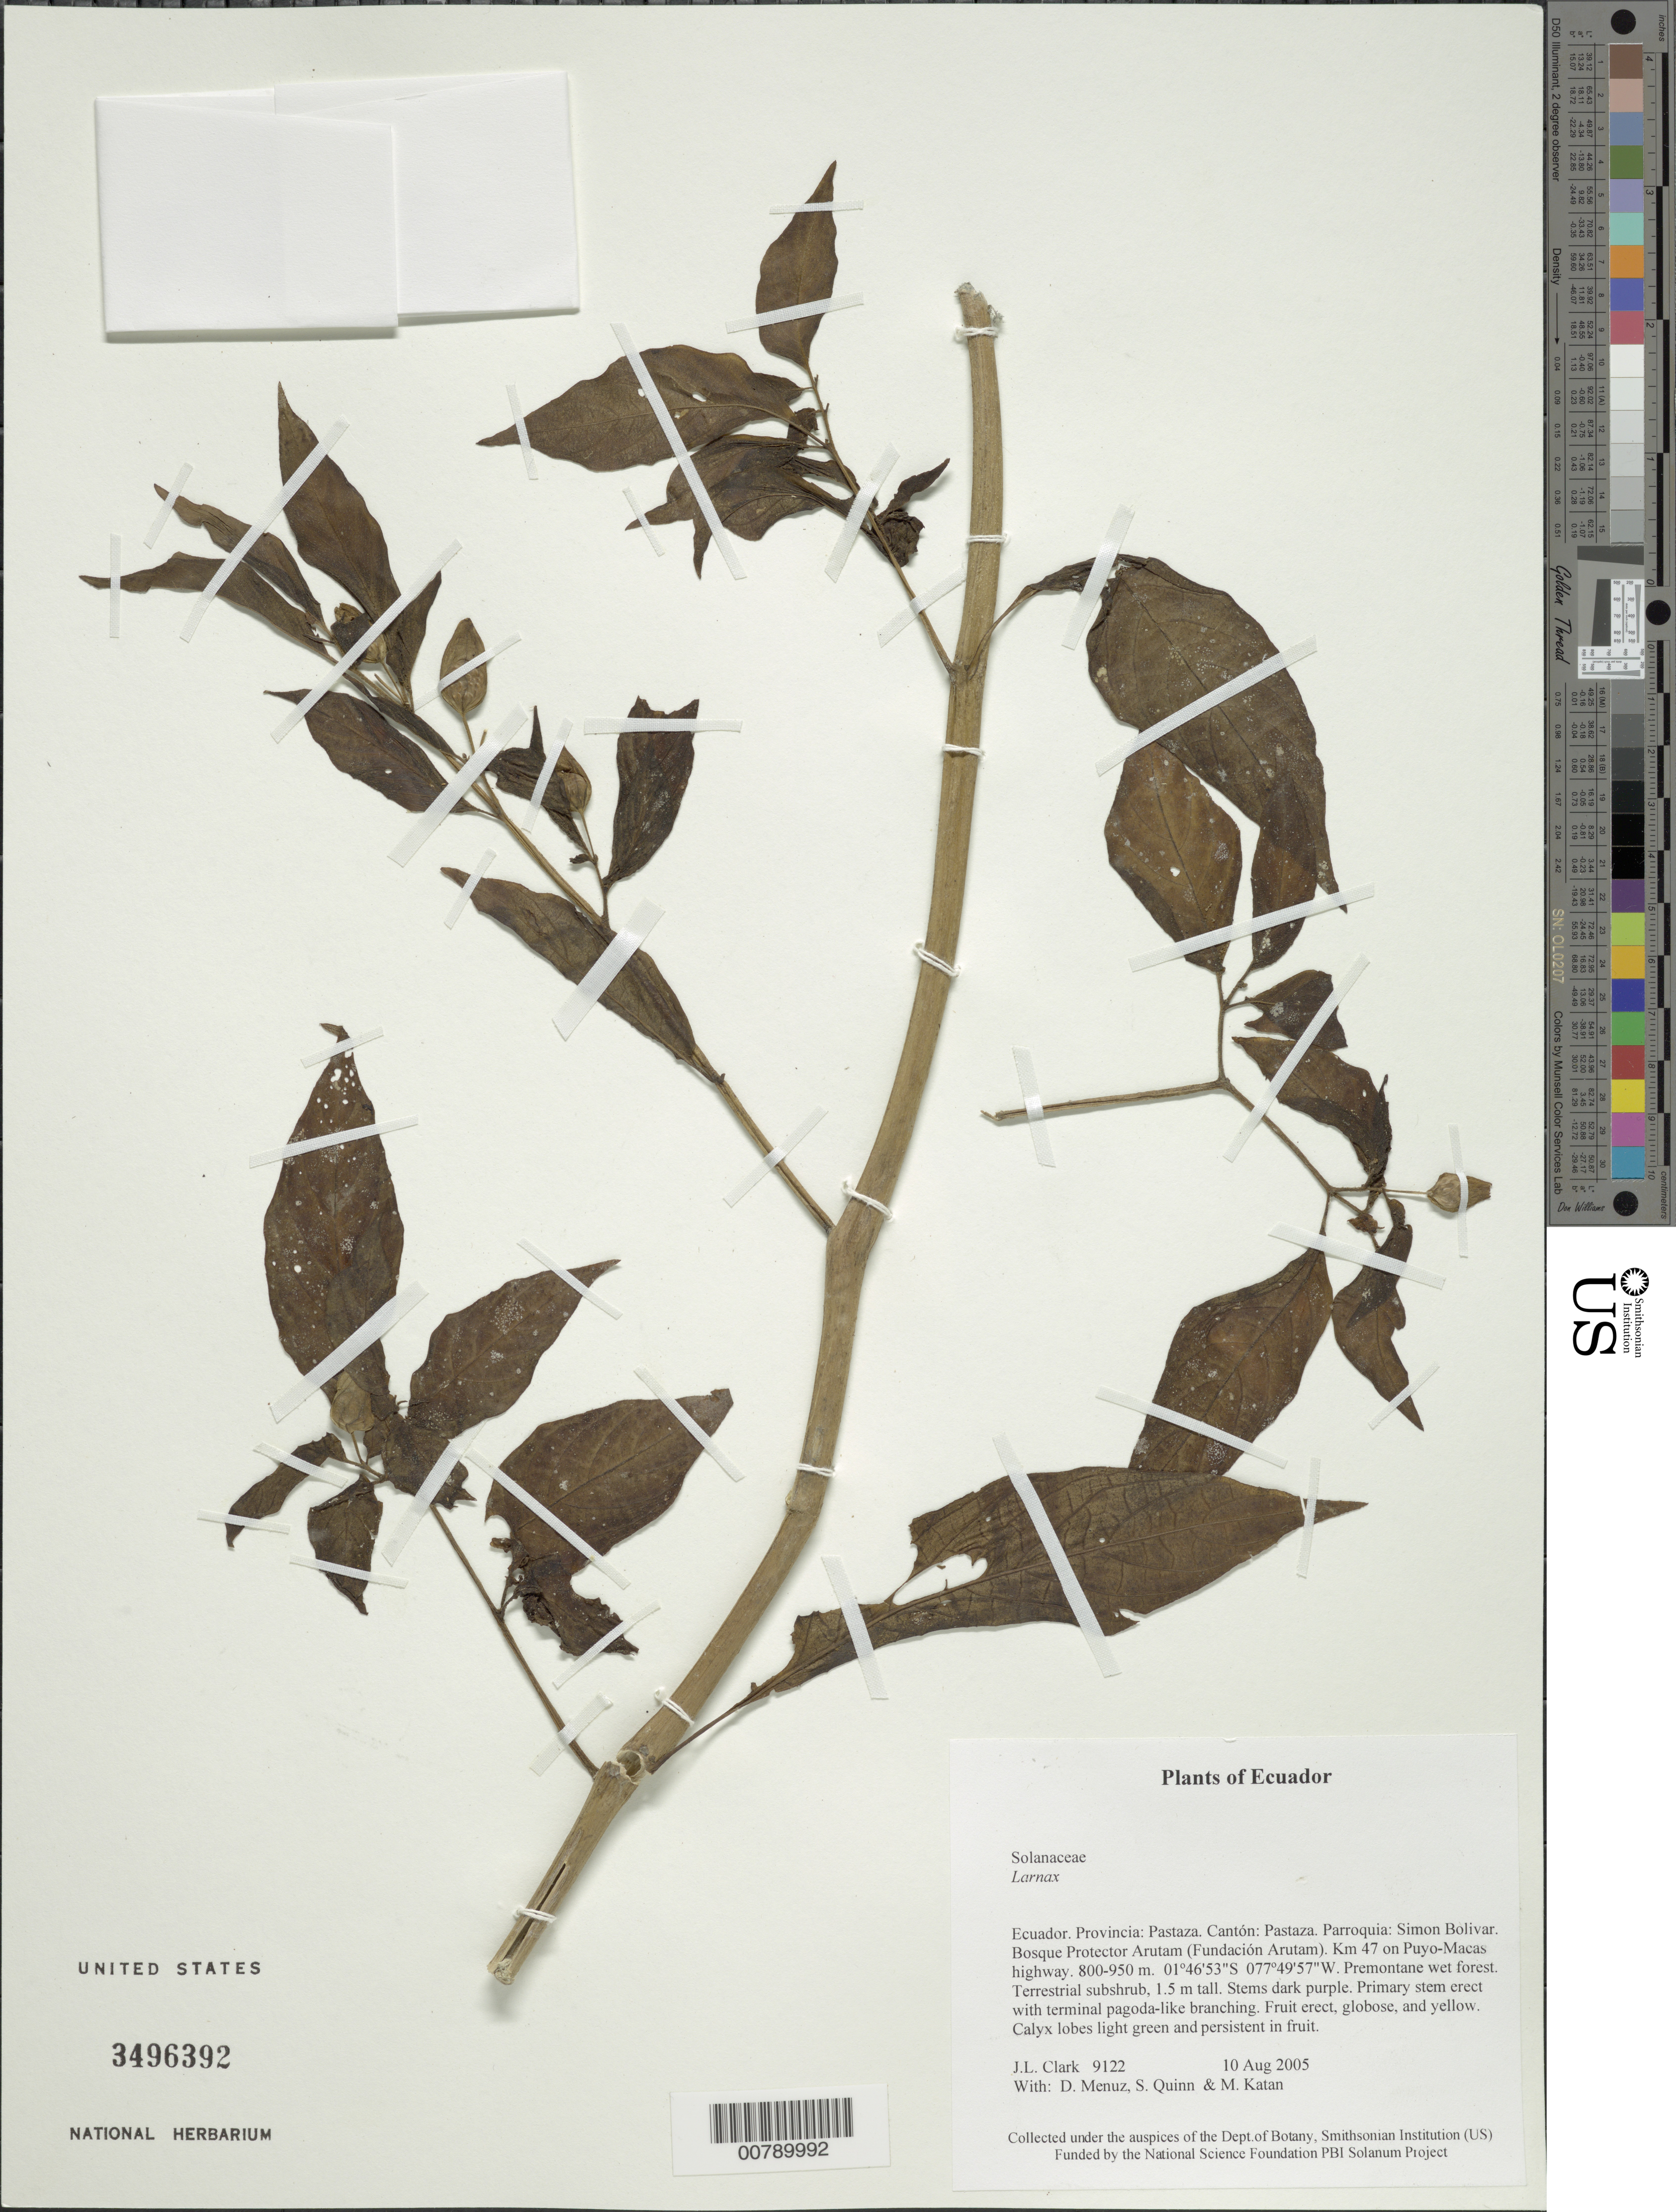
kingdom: Plantae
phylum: Tracheophyta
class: Magnoliopsida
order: Solanales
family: Solanaceae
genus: Larnax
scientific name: Larnax sp.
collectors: J. L. Clark, D. Menuz, S. Quinn & M. Katan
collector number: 9122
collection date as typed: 10 Aug 2005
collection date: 2005-08-10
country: Ecuador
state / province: Pastaza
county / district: Pastaza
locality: Parroquia: Simon Bolivar. Bosque Protector Arutam (Fundación Arutam). Km 47 on Puyo-Macas highway.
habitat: Premontane wet forest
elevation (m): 800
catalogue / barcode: US 3496392